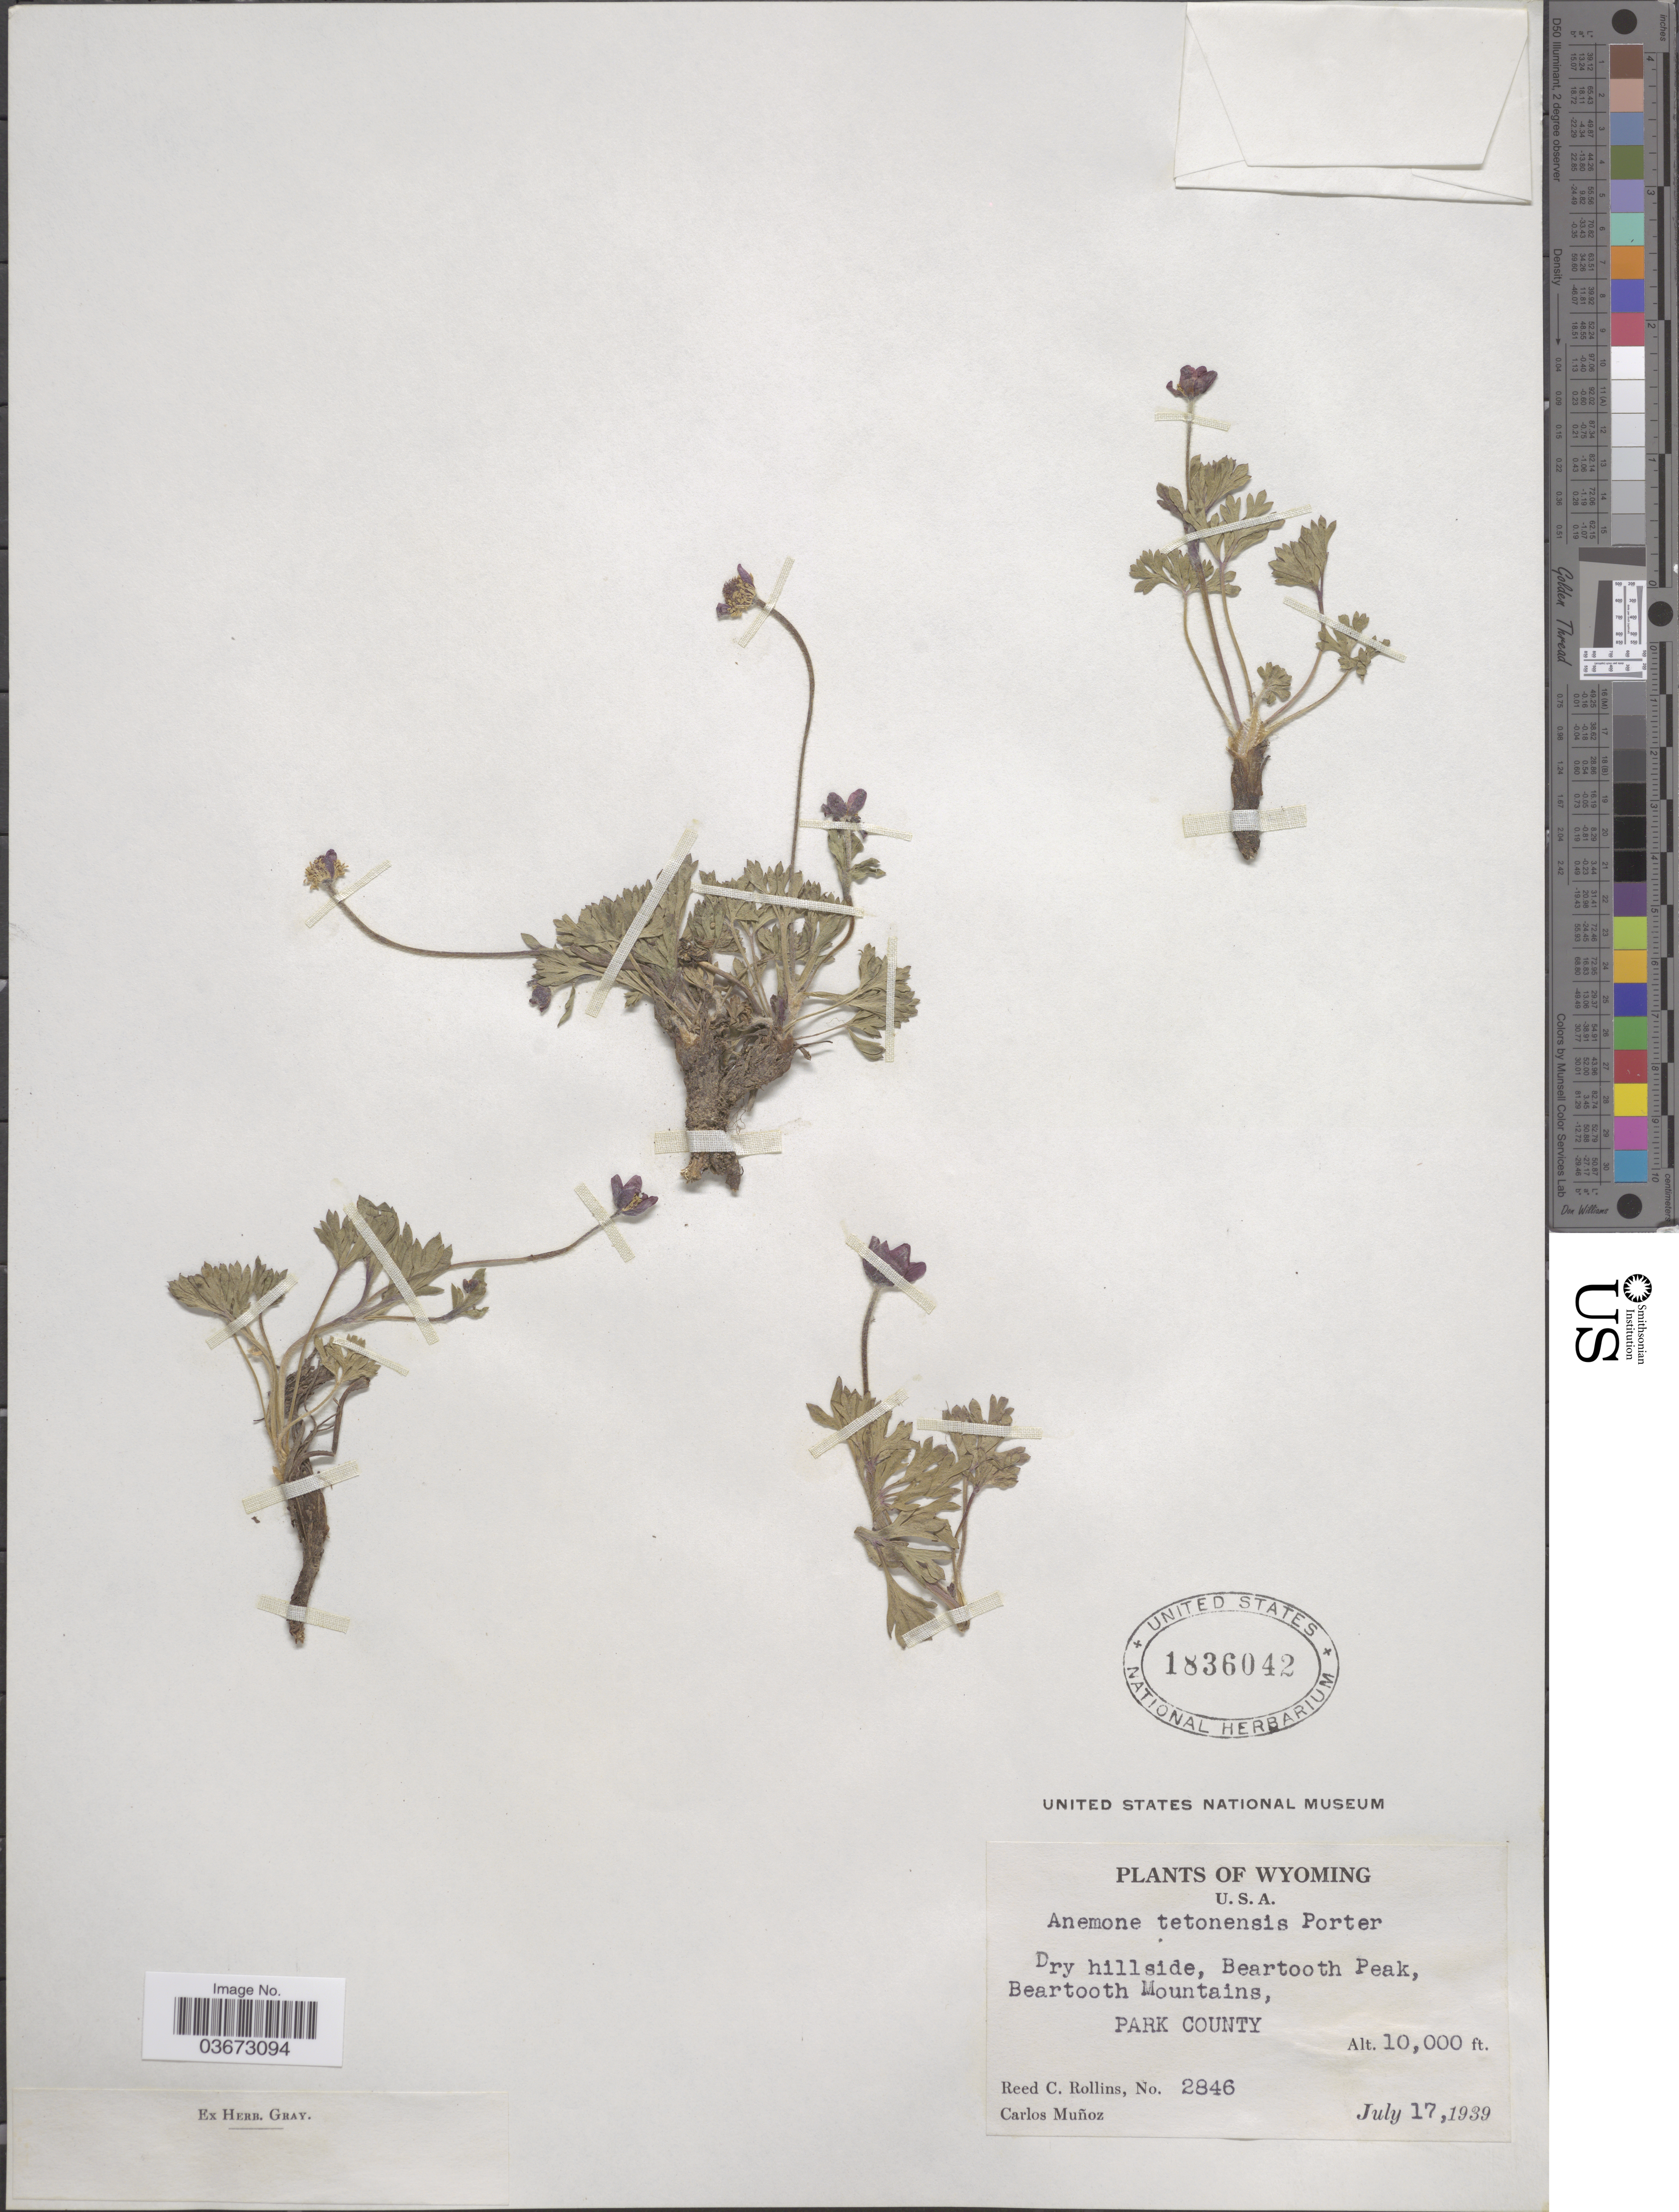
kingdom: Plantae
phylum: Tracheophyta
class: Magnoliopsida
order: Ranunculales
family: Ranunculaceae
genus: Anemone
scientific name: Anemone tetonensis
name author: Porter ex Britton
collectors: R. C. Rollins & C. Muñoz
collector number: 2846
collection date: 1939-07-17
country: United States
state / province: Wyoming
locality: Dry hillside, Beartooth Peak, Beartooth Mountains, Park County.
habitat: dry hillside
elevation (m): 3048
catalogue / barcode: US 1836042